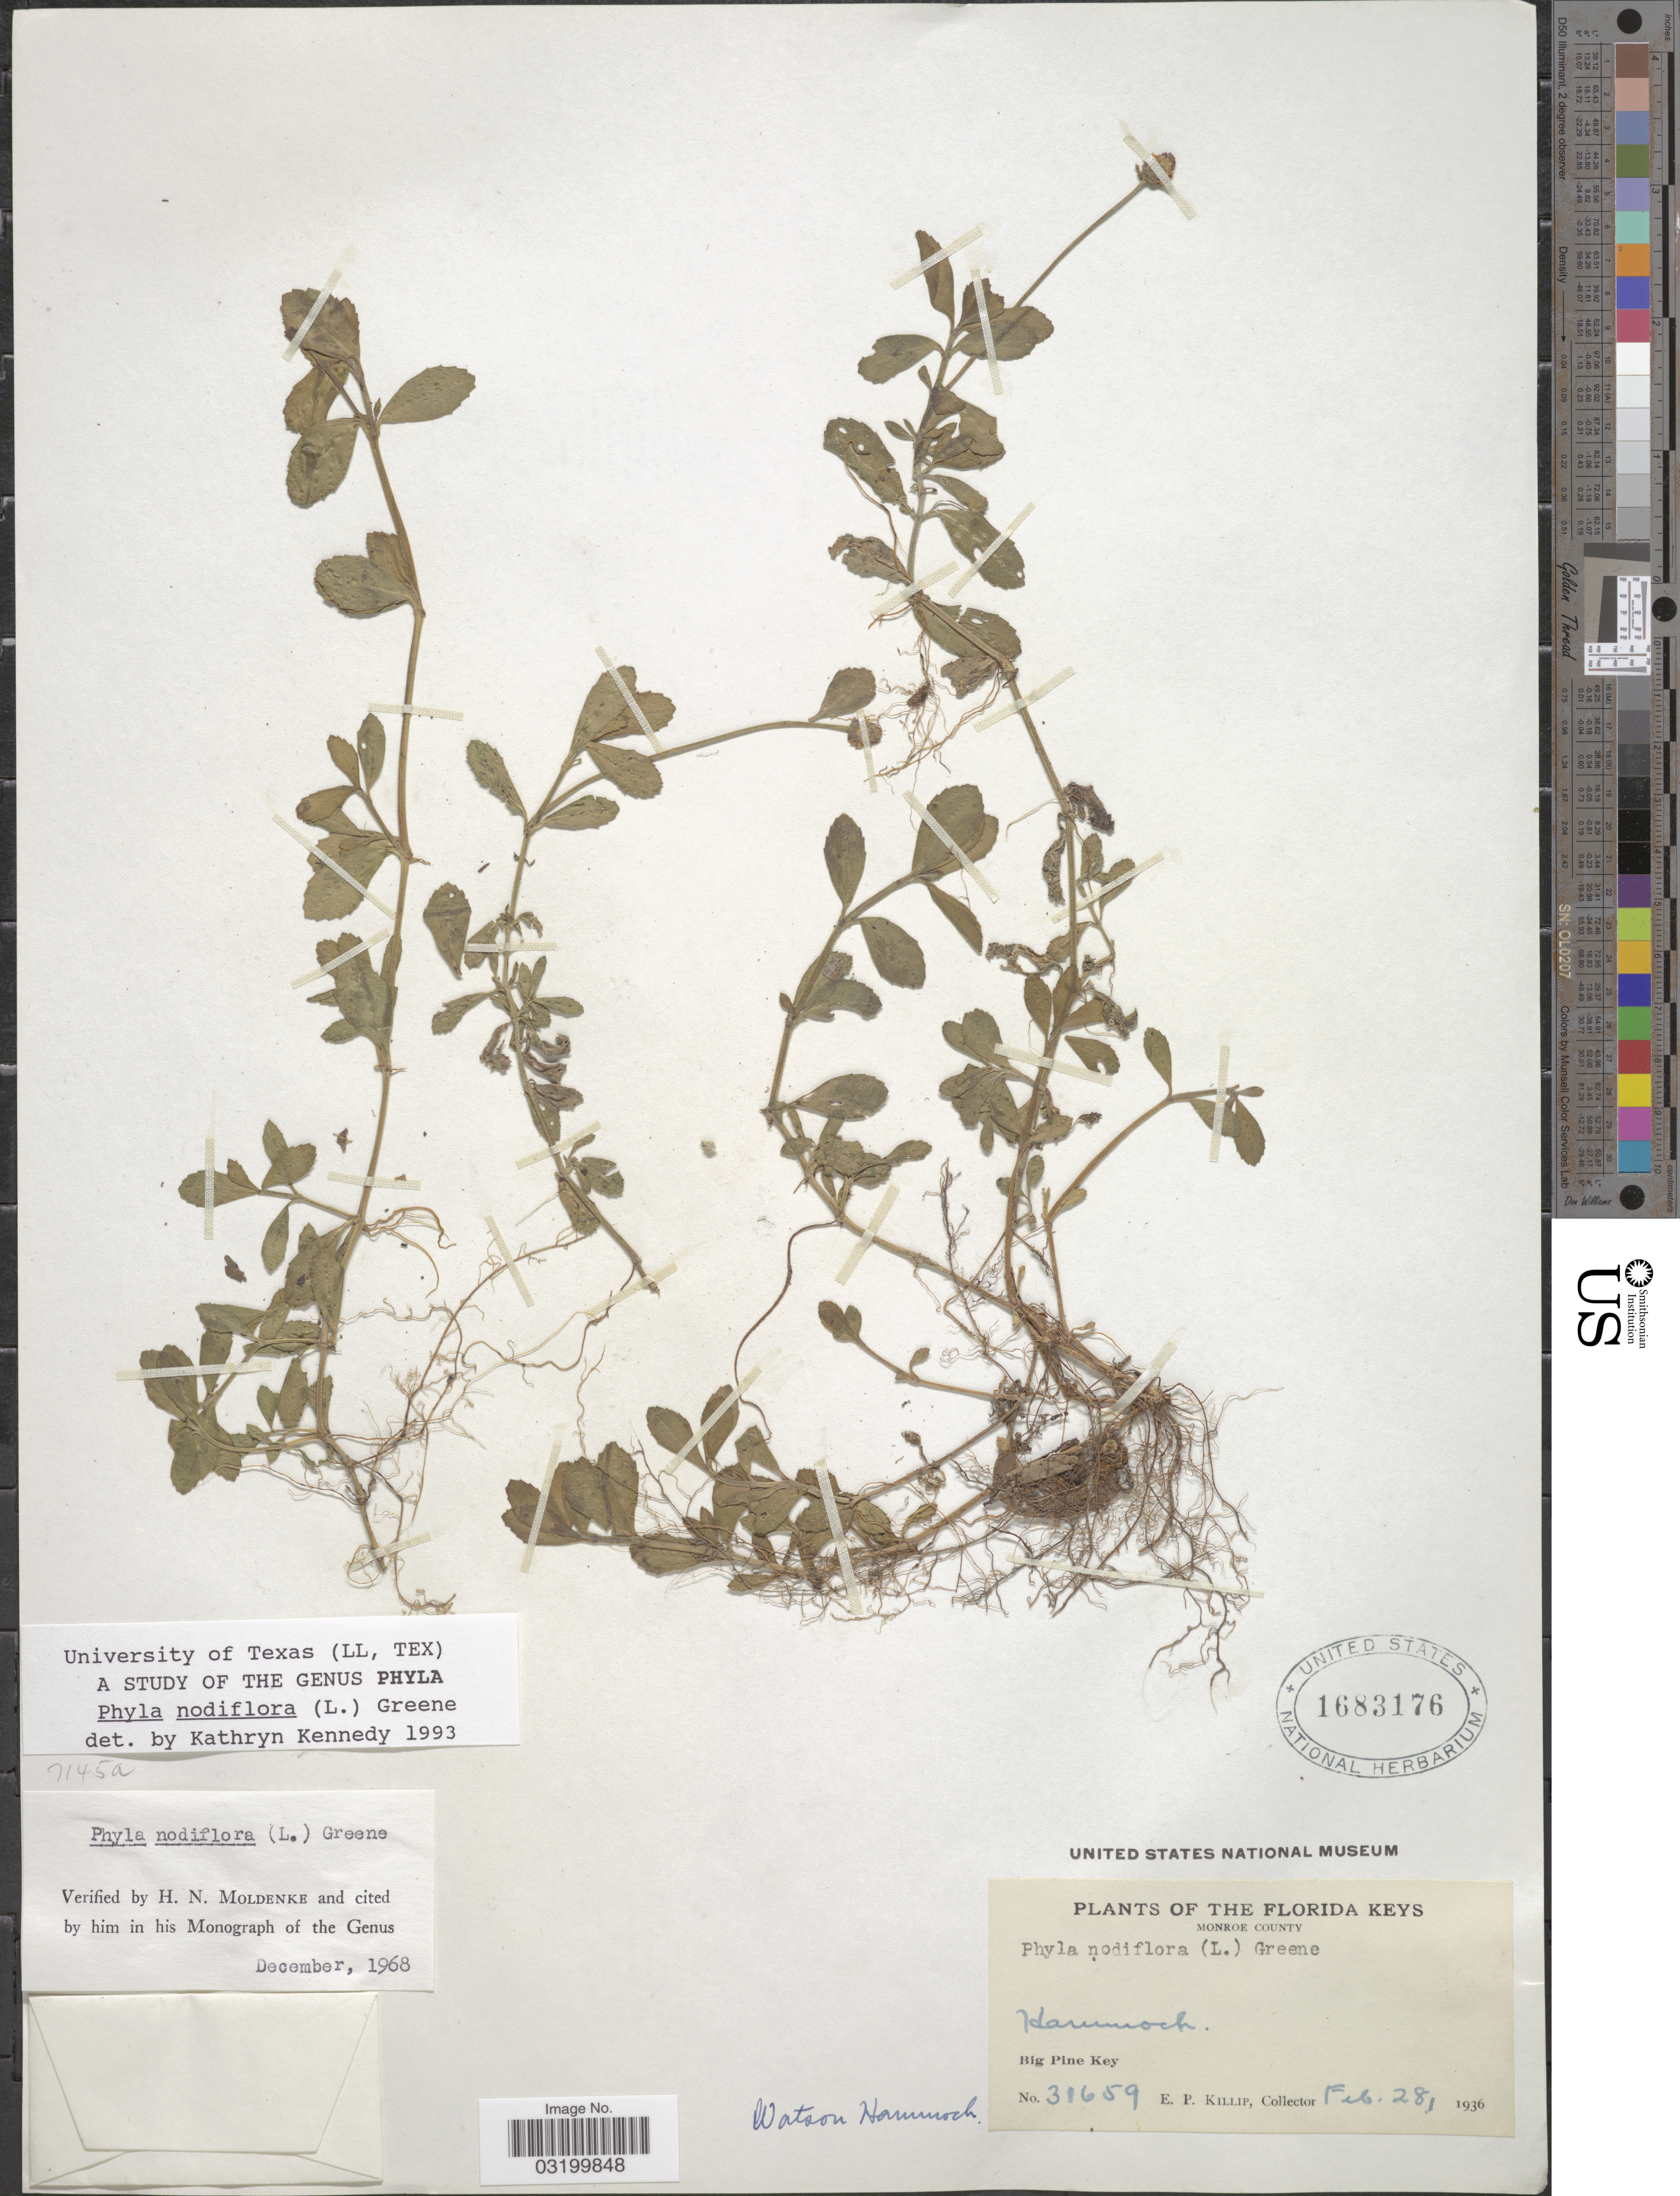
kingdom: Plantae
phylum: Tracheophyta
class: Magnoliopsida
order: Lamiales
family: Verbenaceae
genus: Phyla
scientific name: Phyla nodiflora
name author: (L.) Greene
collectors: E. P. Killip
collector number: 31659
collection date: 1936-02-28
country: United States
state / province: Florida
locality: Florida Keys. Monroe County. Watson Hammock. Big Pine Key.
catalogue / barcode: US 1683176